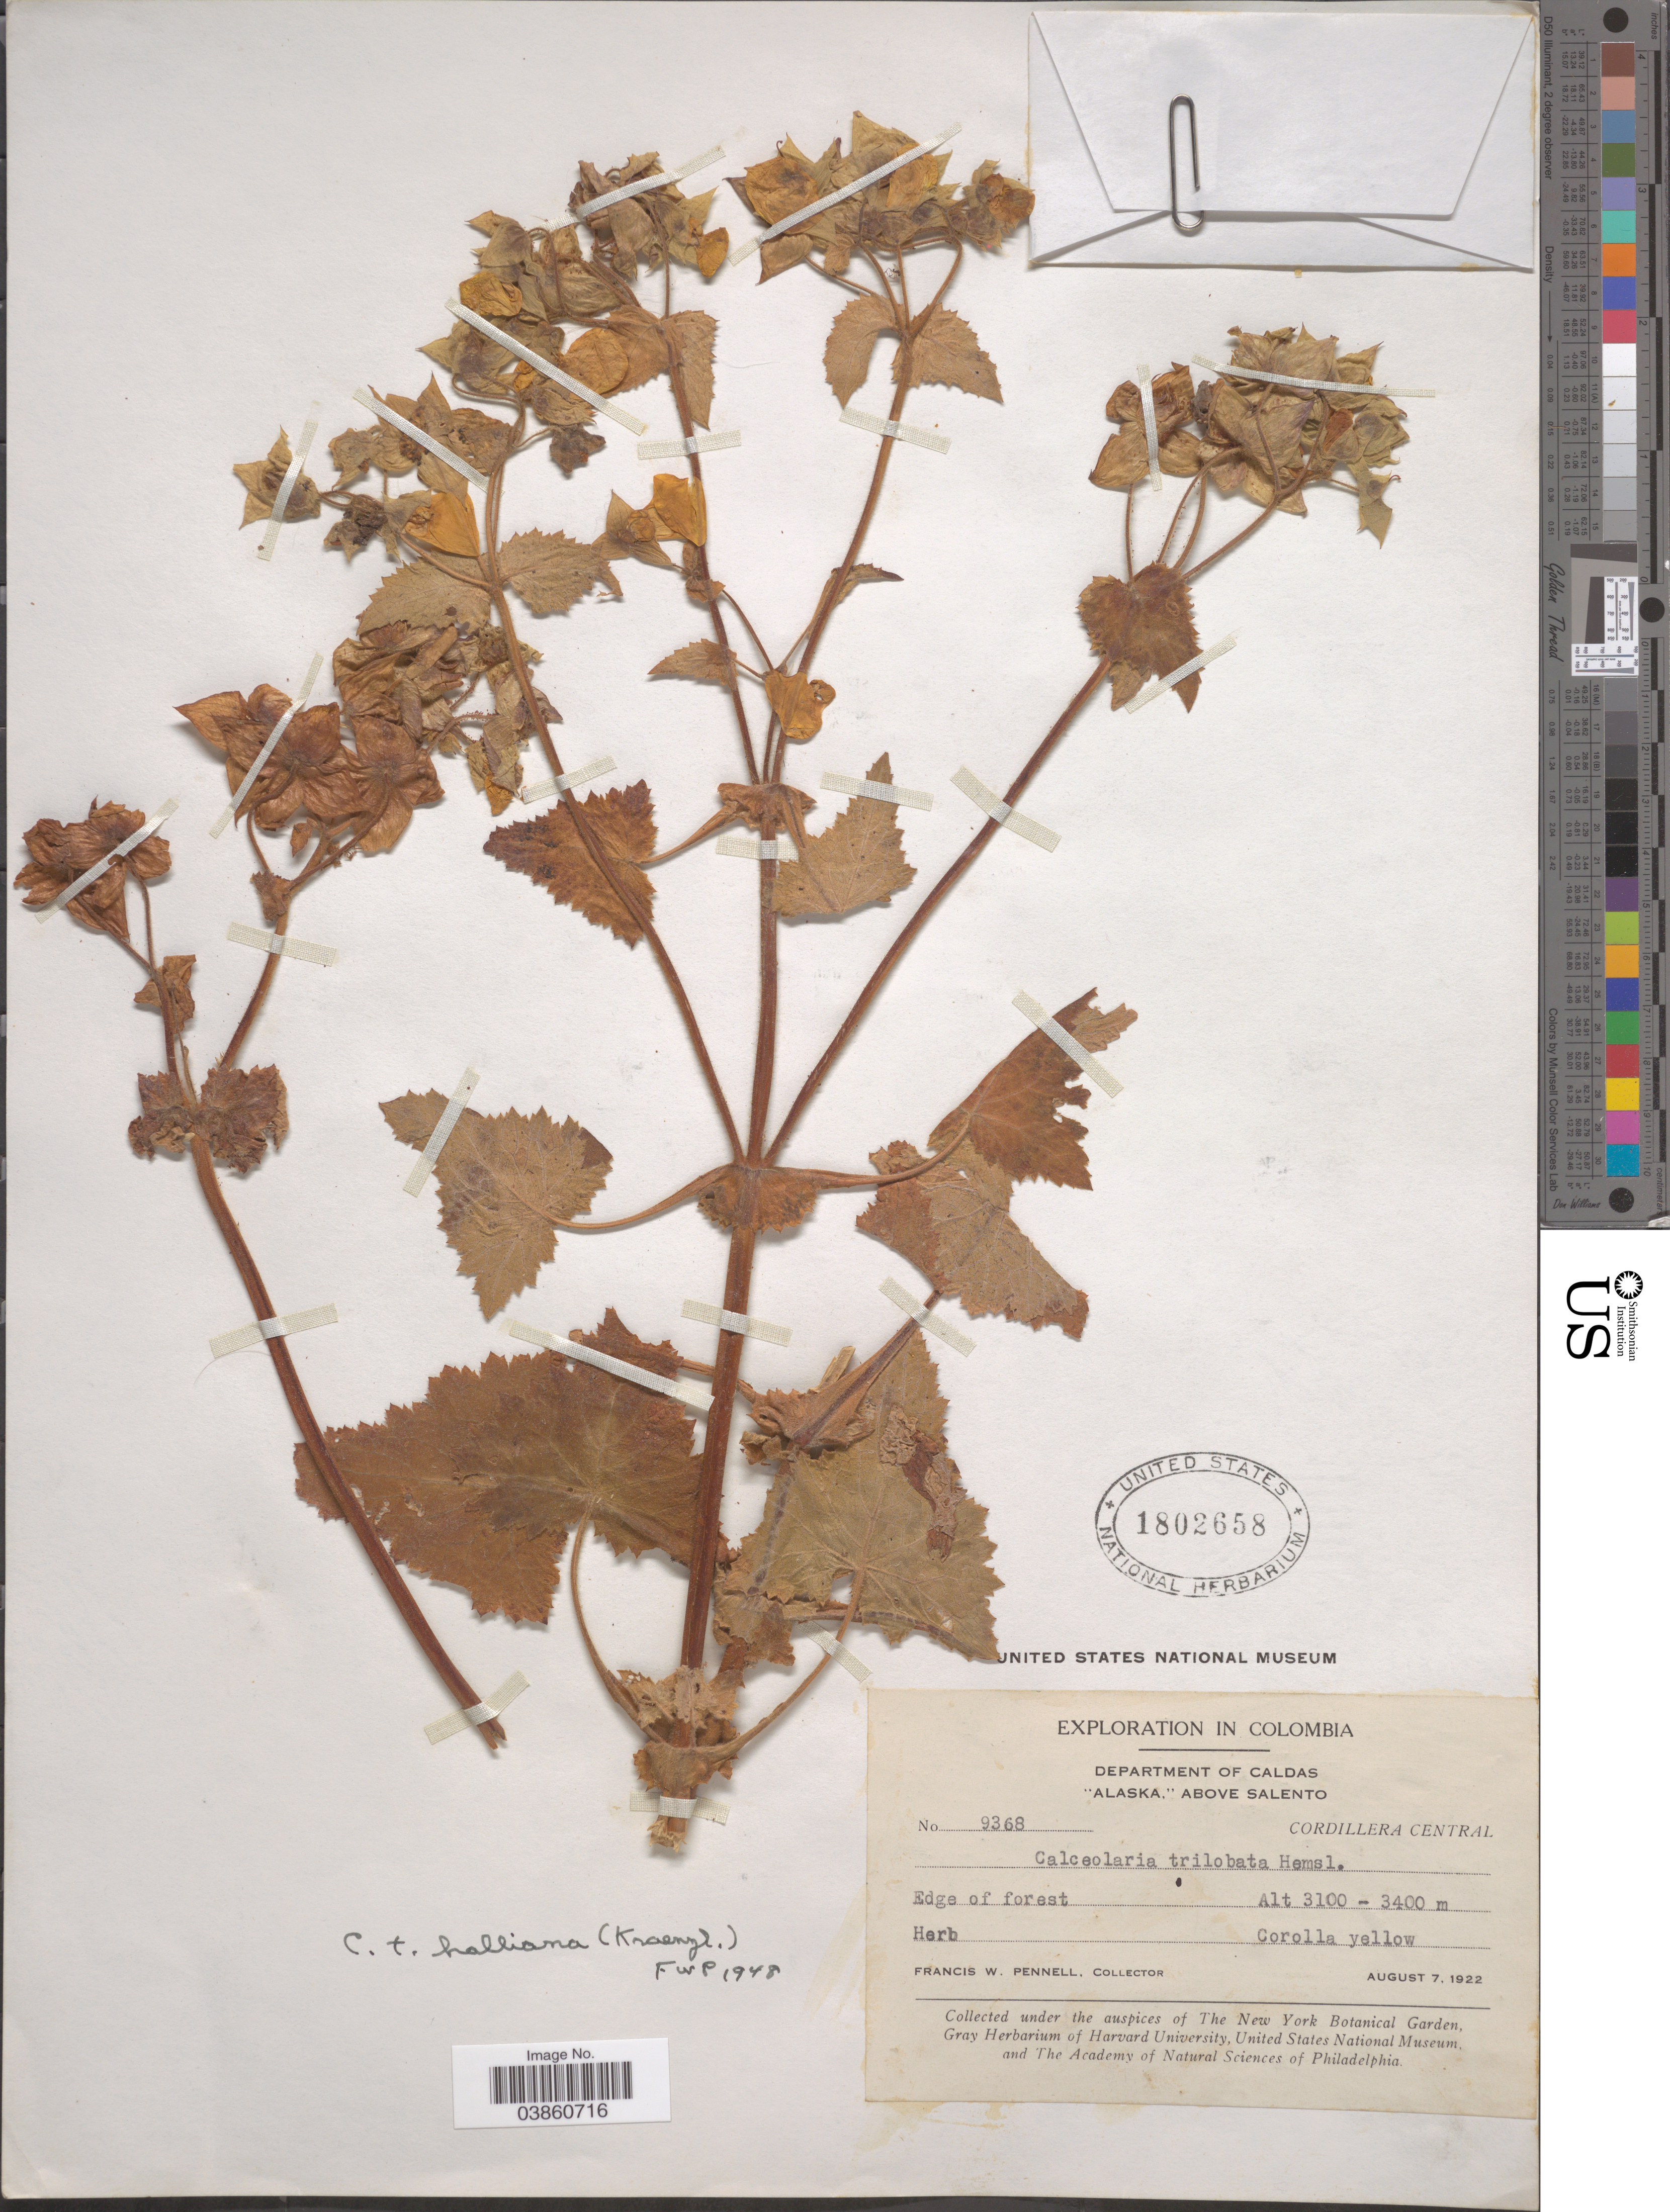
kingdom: Plantae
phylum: Tracheophyta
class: Magnoliopsida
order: Lamiales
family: Calceolariaceae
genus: Calceolaria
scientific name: Calceolaria trilobata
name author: Hemsl.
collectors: F. W. Pennell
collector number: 9368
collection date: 1922-08-07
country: Colombia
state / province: Caldas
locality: Department of Caldas. "Alaska," above Salento. Cordillera Central. Edge of forest.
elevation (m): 3100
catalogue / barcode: US 1802658